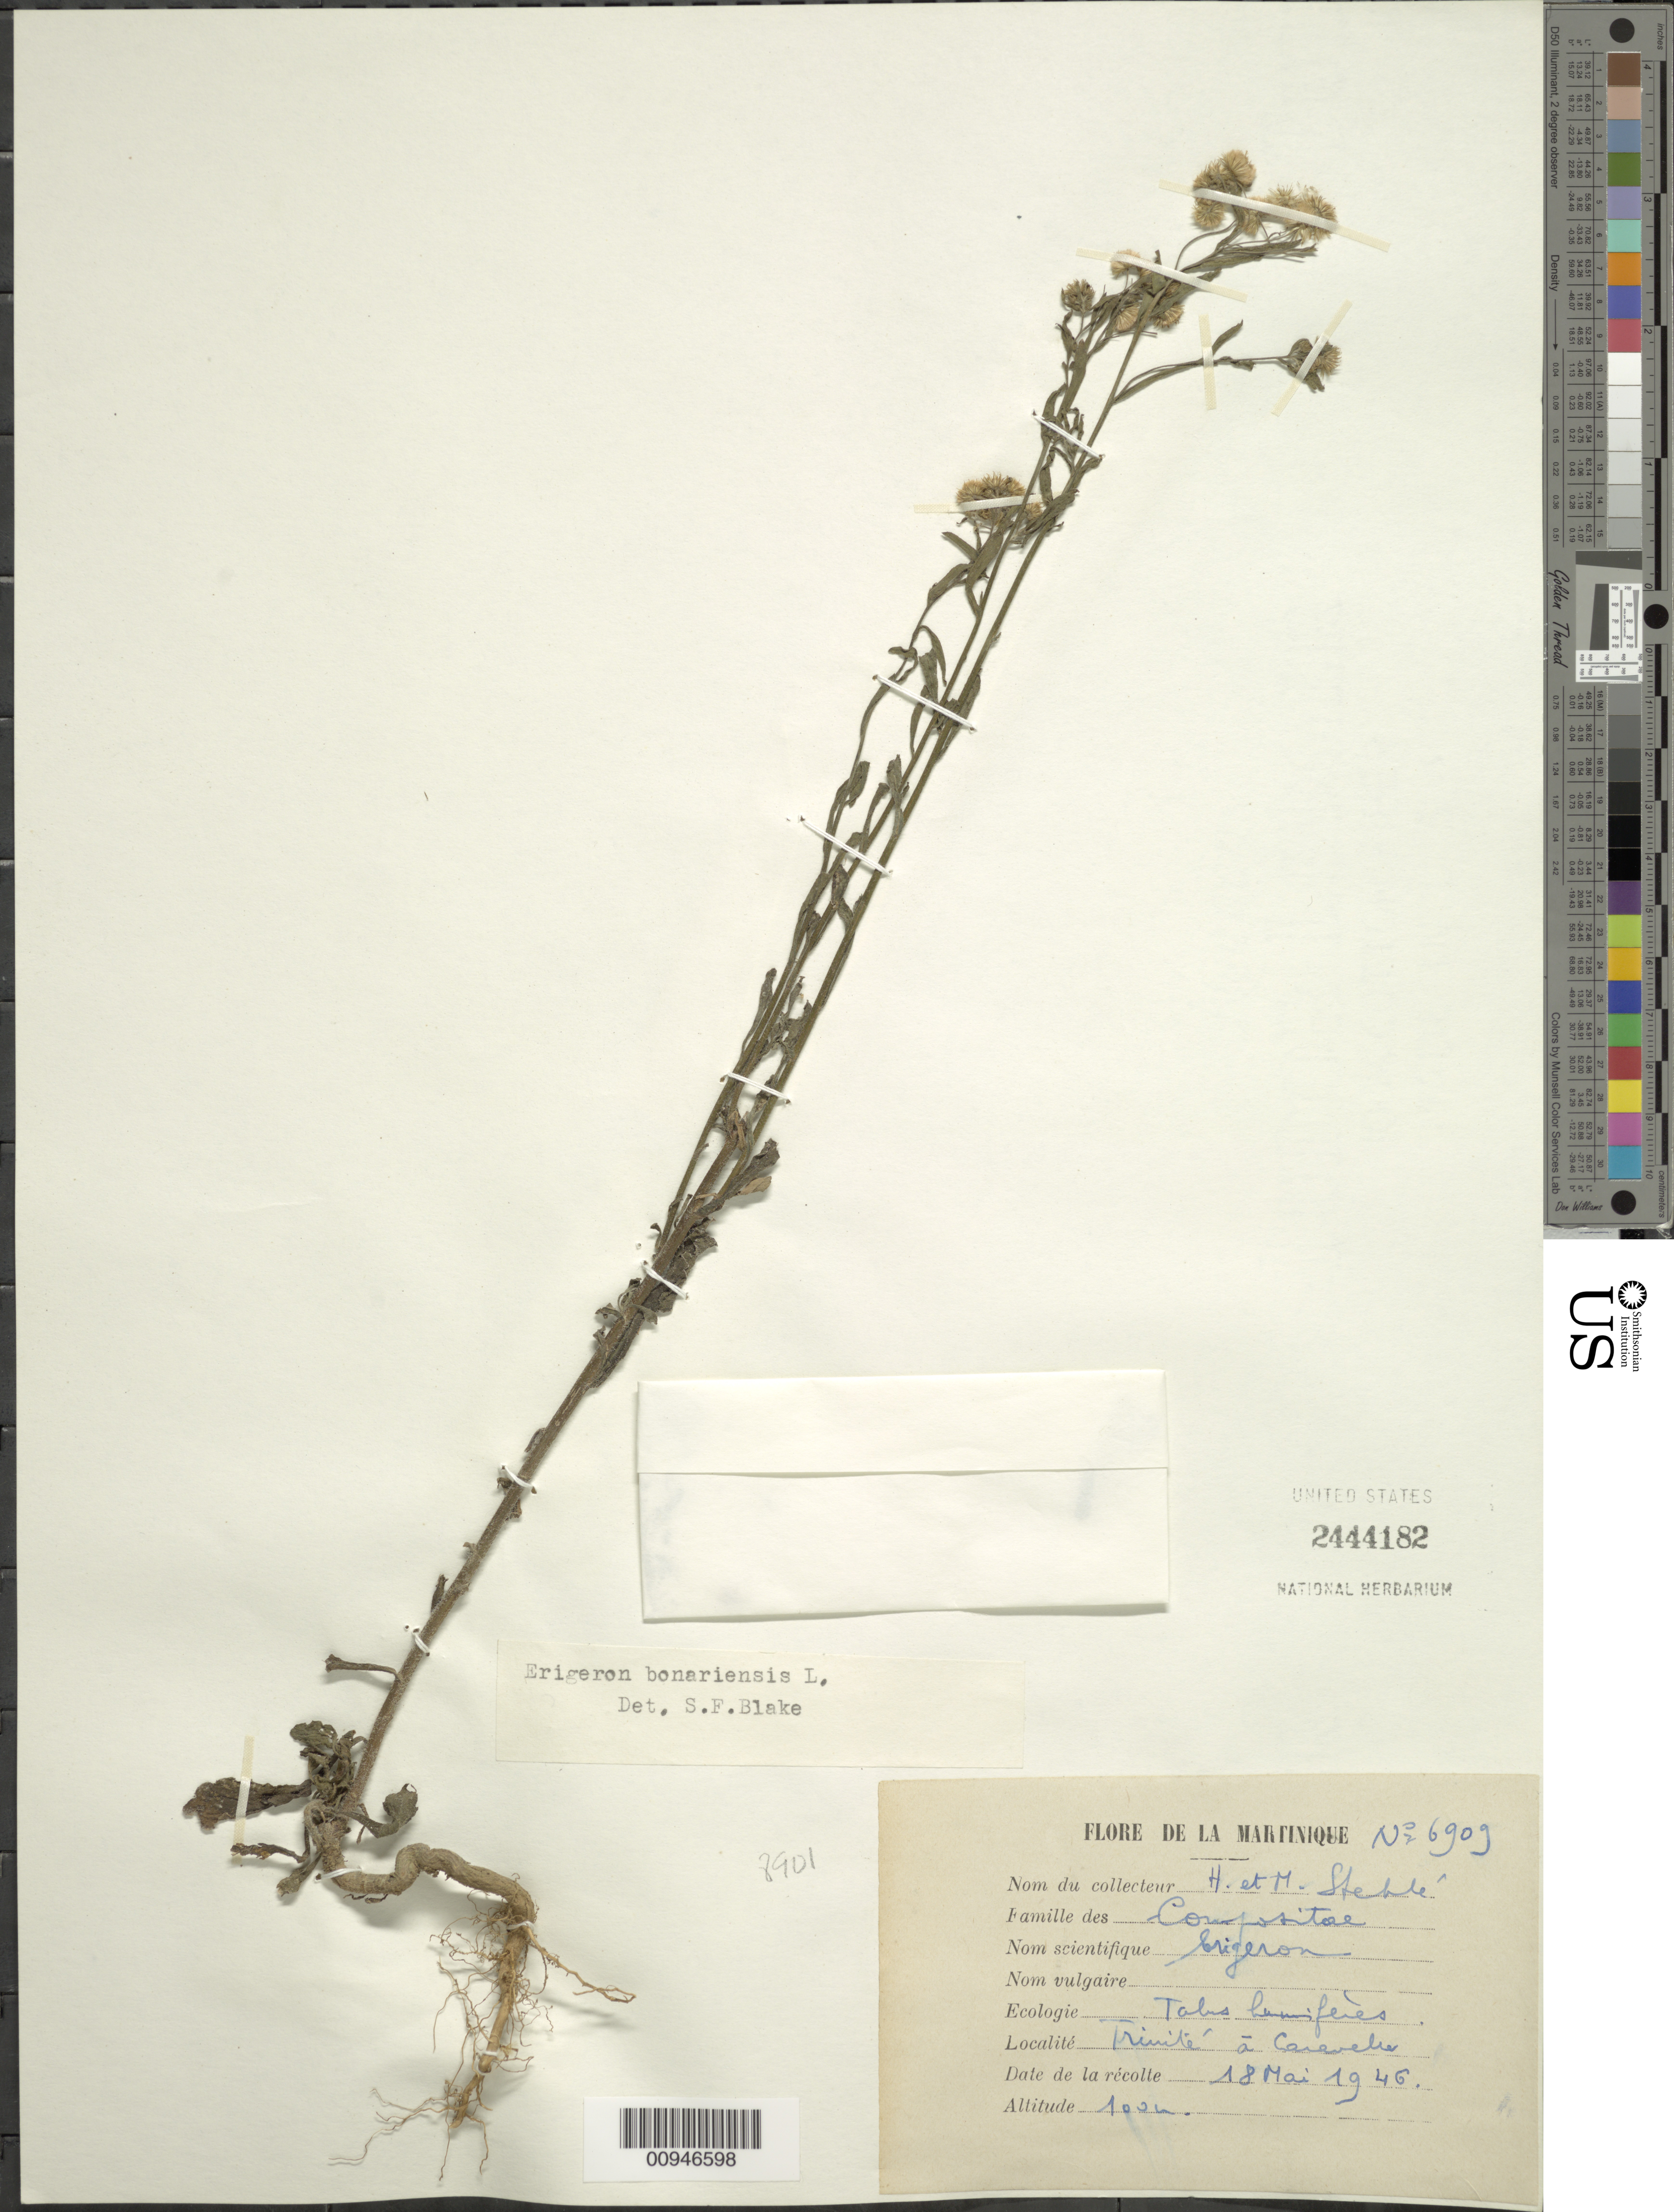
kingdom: Plantae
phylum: Tracheophyta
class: Magnoliopsida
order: Asterales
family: Asteraceae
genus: Conyza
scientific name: Conyza laevigata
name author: (Rich.) Pruski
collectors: H. Stehlé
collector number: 6909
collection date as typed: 18 May 1946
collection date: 1946-05-18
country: Martinique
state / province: La Trinité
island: Martinique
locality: Trinite á "Careul"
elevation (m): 100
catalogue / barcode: US 2444182